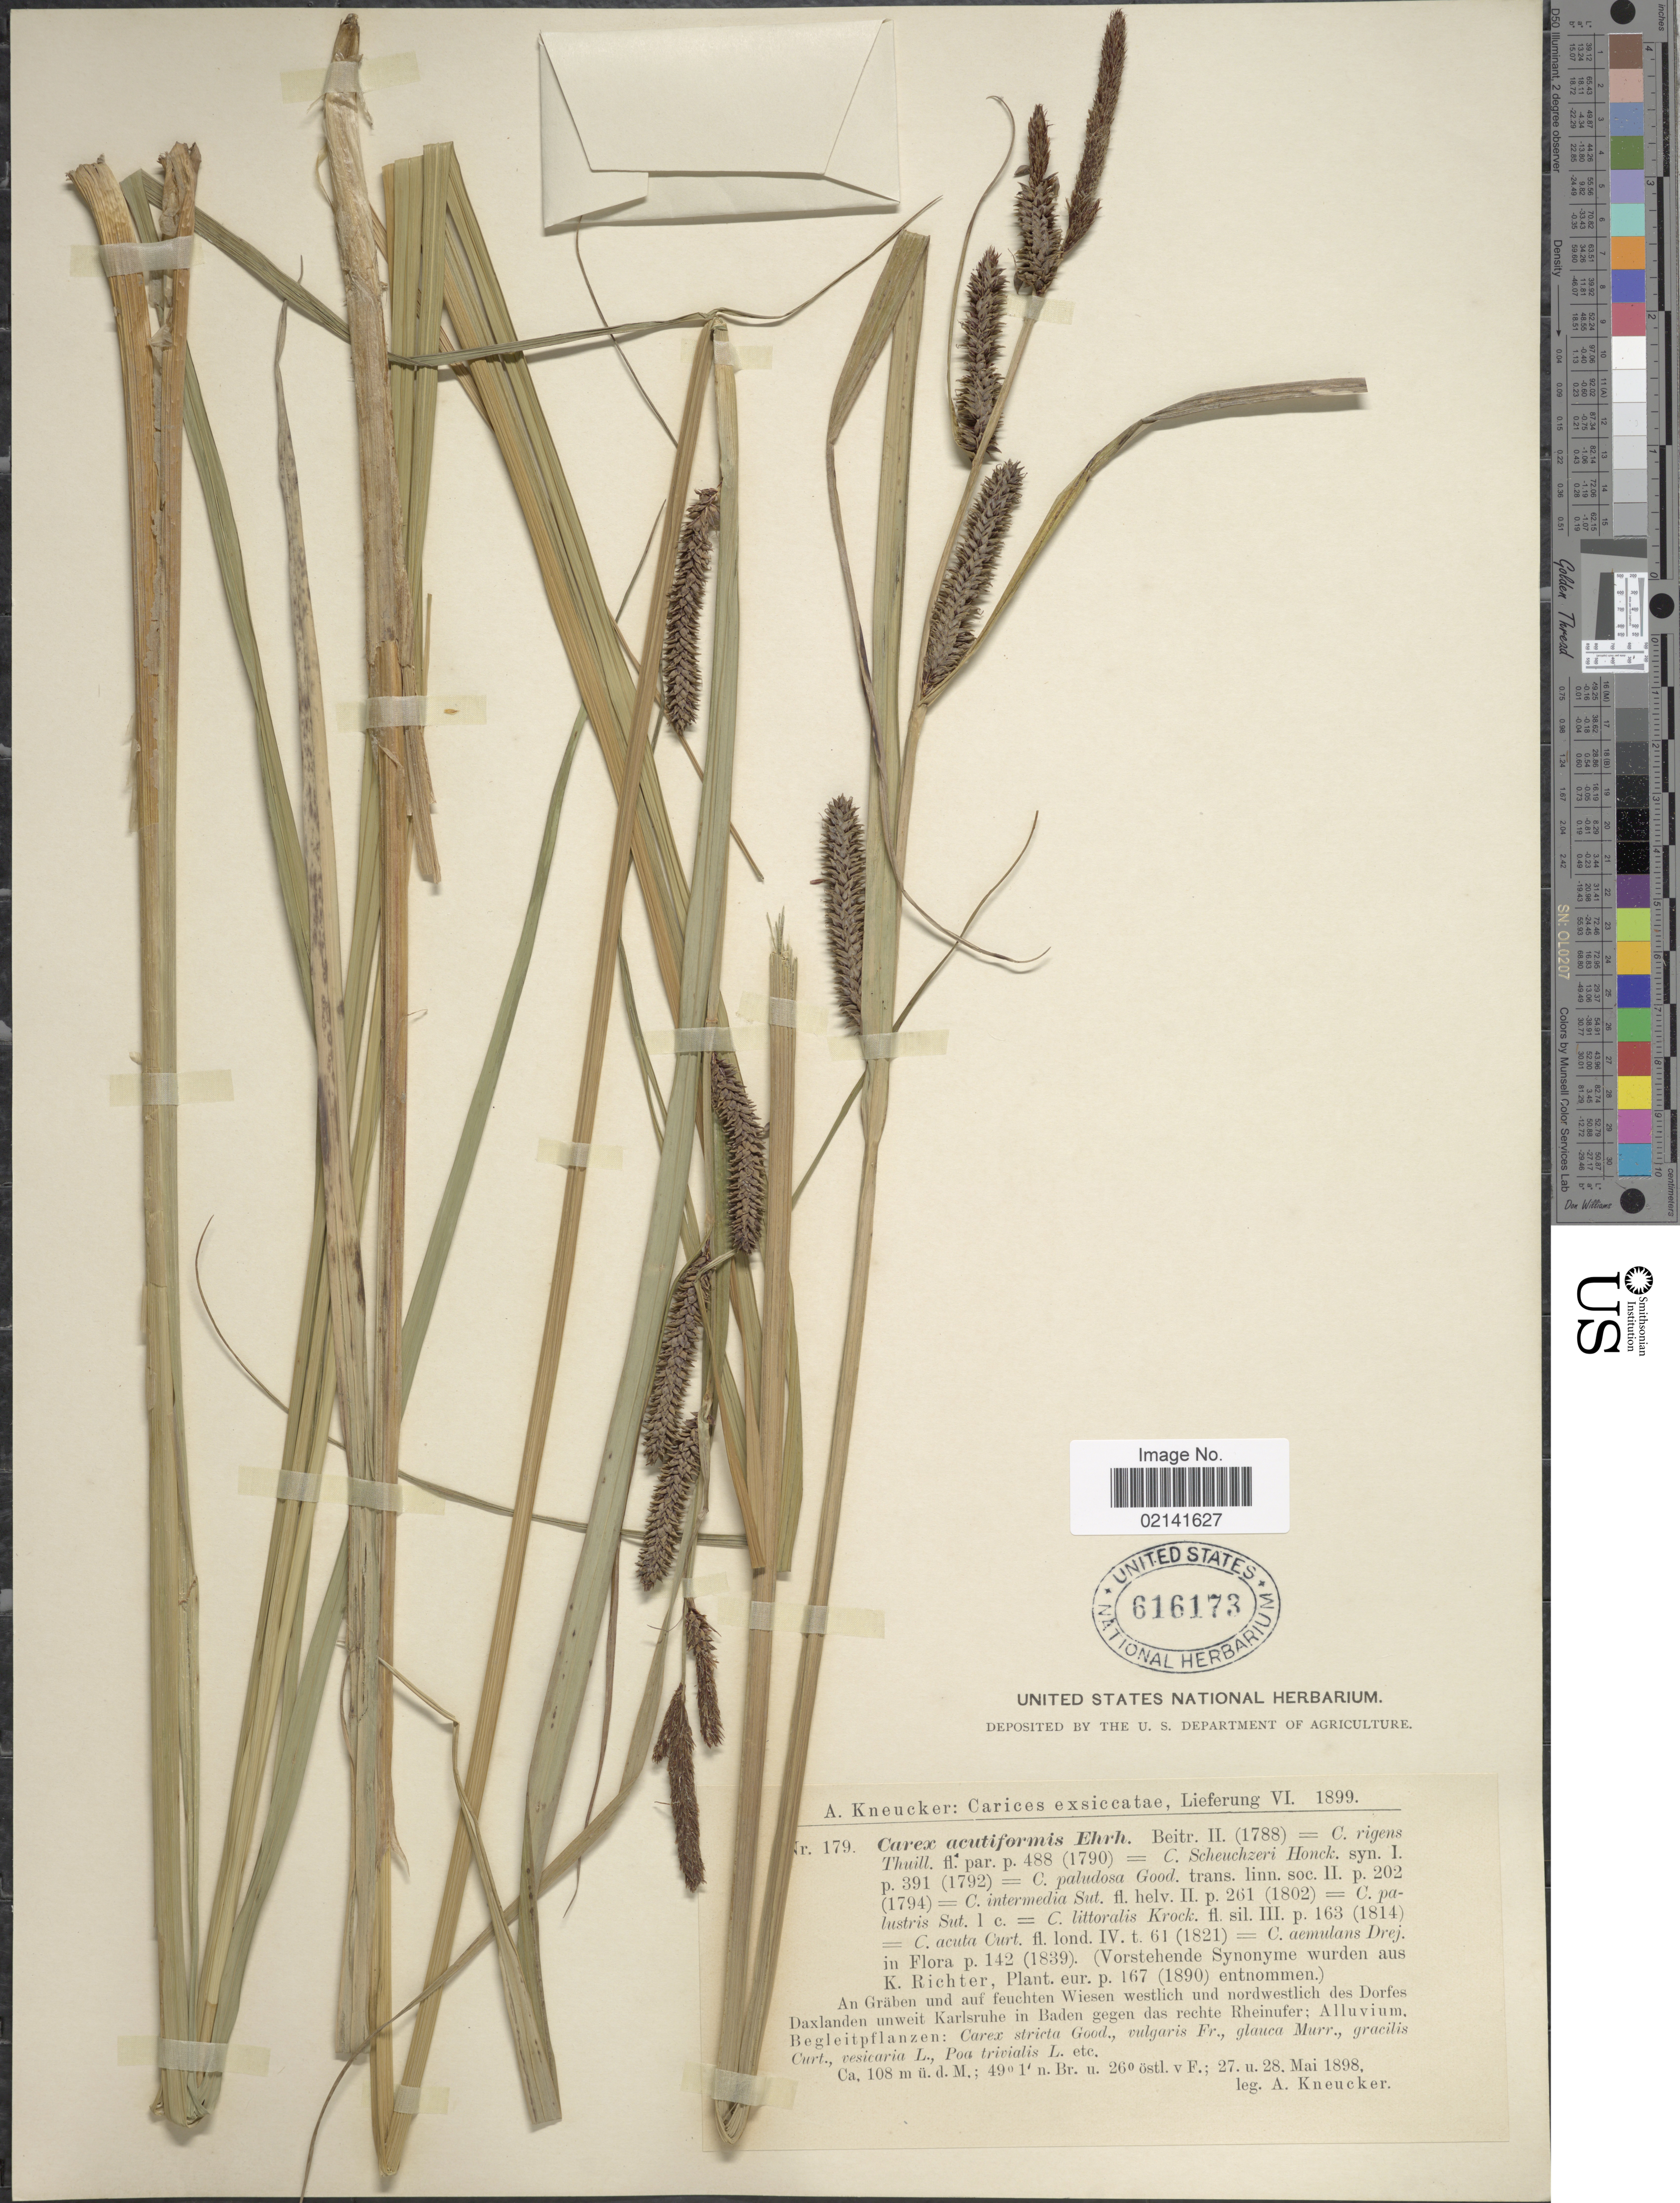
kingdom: Plantae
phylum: Tracheophyta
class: Liliopsida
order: Poales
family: Cyperaceae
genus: Carex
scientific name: Carex acutiformis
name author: Ehrh.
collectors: A. Kneucker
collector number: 179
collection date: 1898-05-27/1898-05-28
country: Germany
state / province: Baden-Württemberg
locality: An Graben und auf feuchten Wiesen westlich ind nordwestlich des Dorfes Daxlanden unweit Karlsruhe in Baden gegen das rechte Rheinufer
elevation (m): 108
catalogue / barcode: US 616173